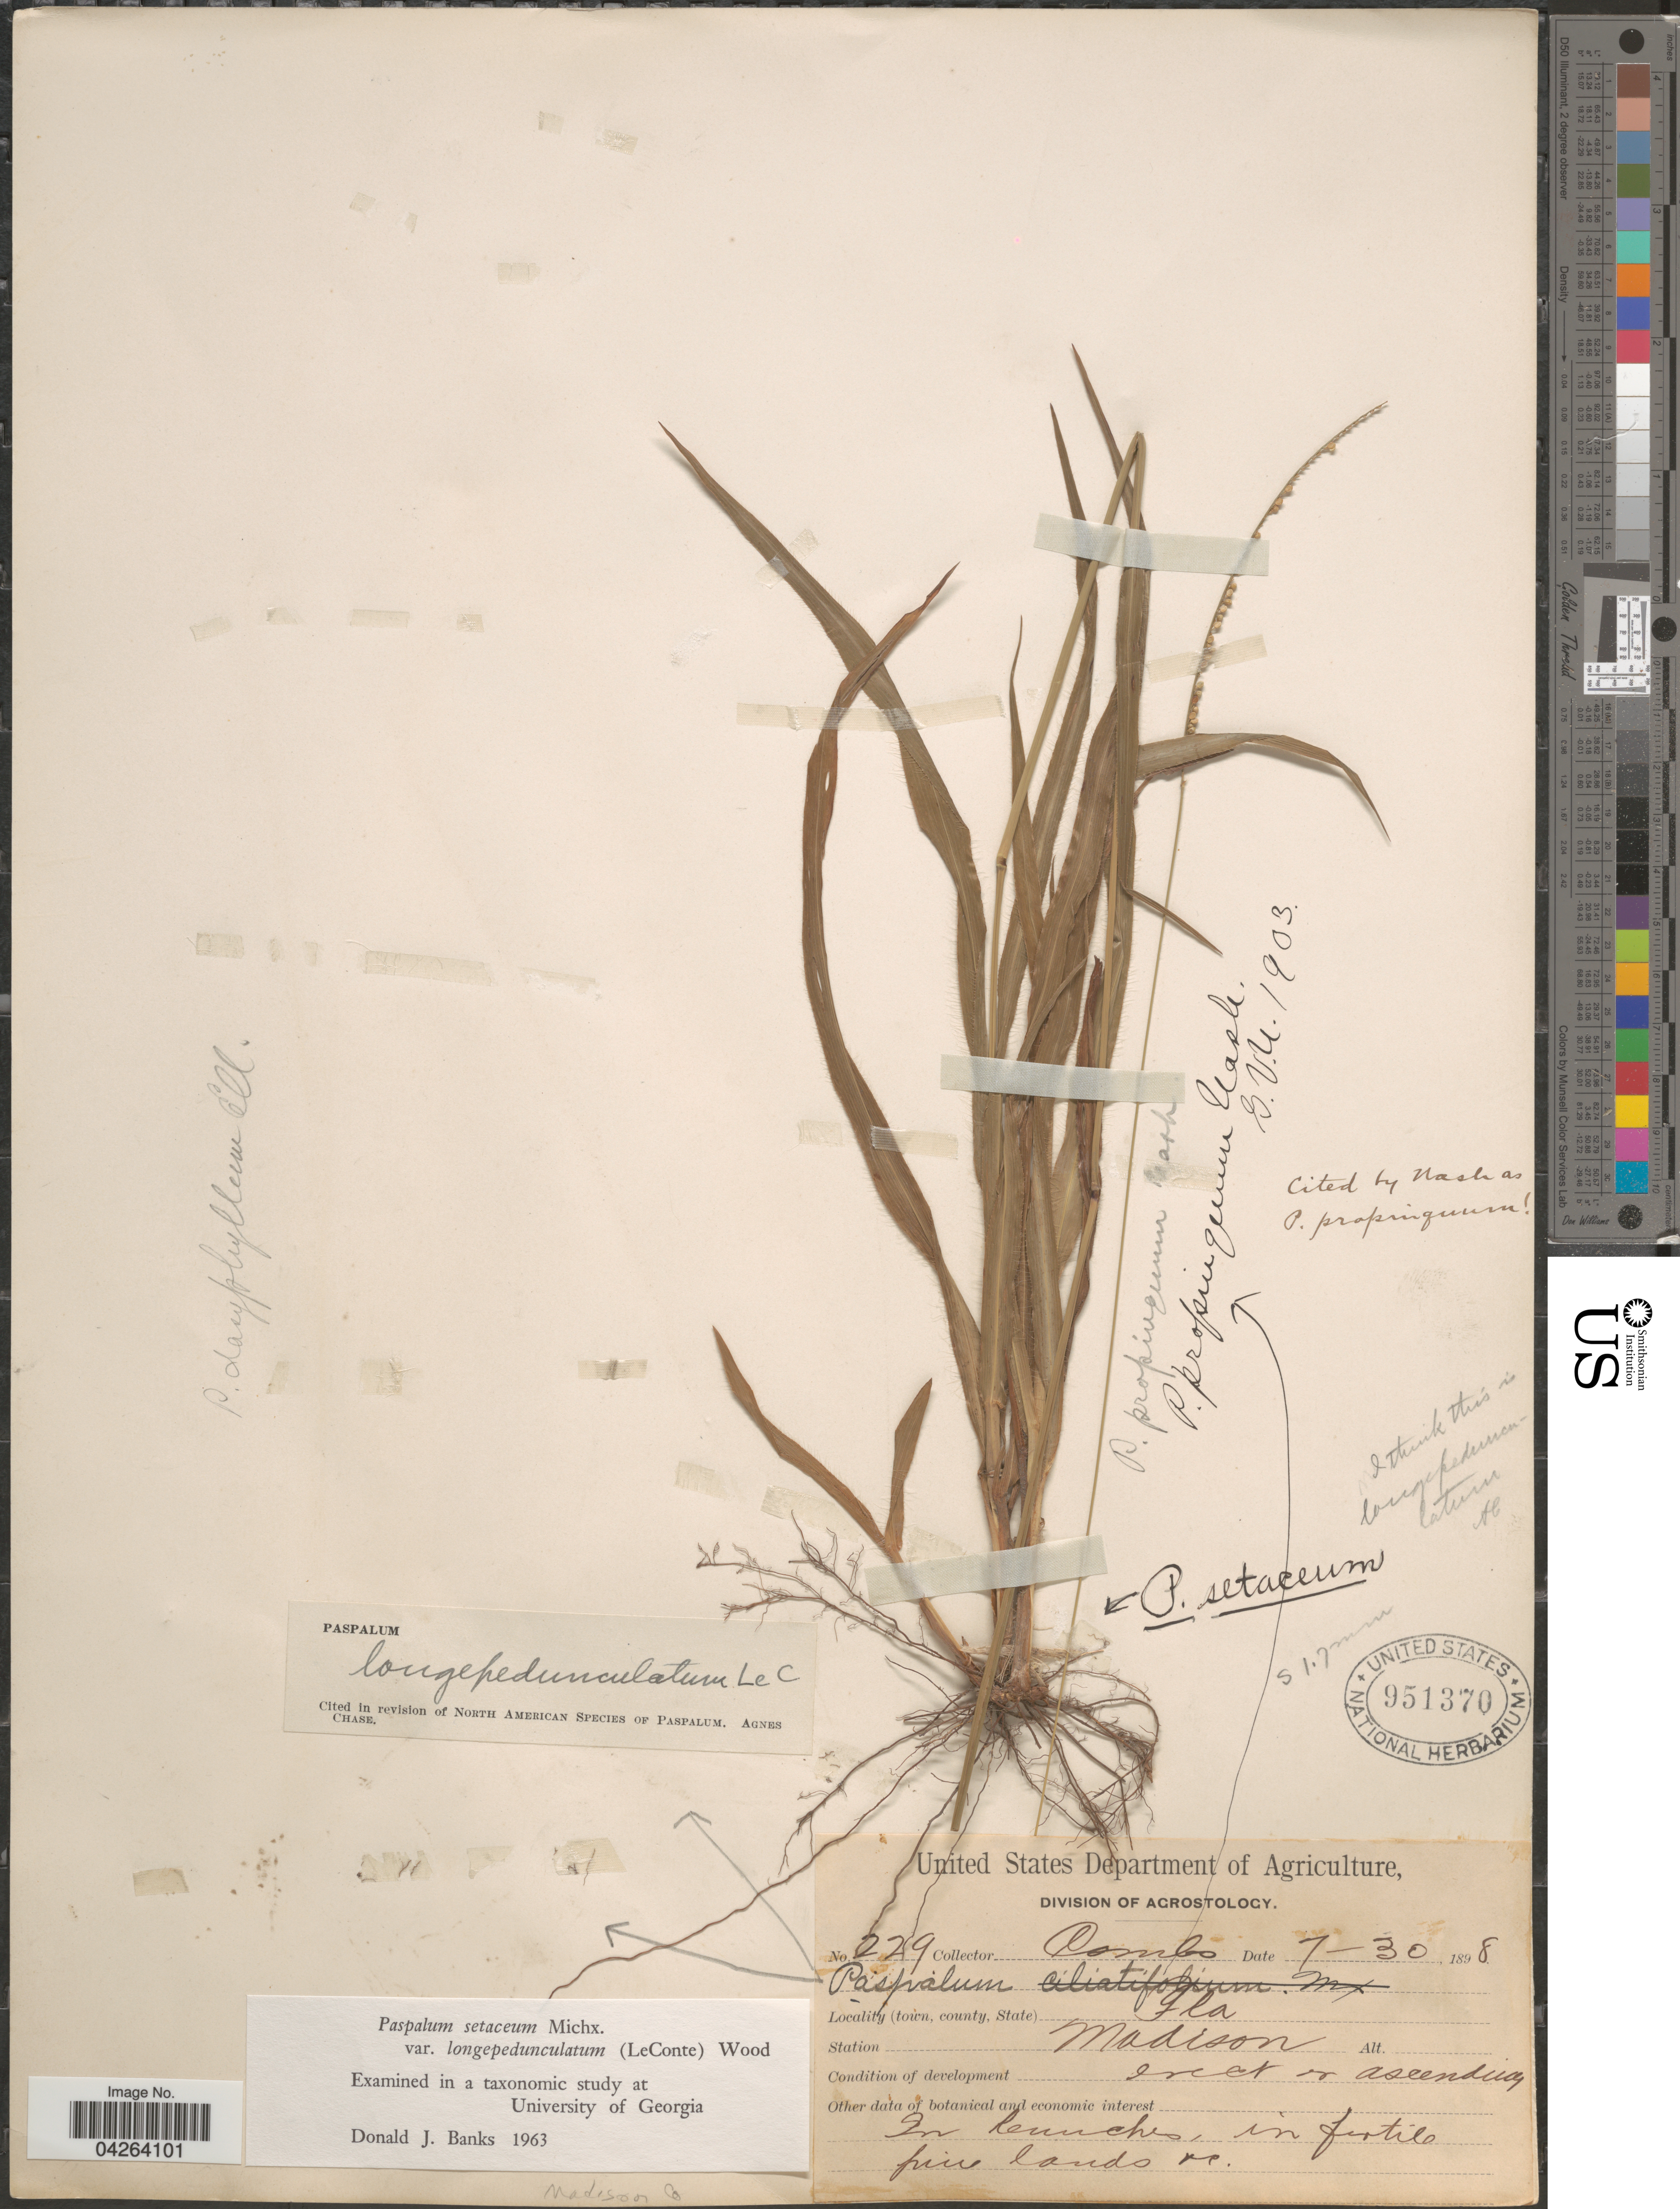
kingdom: Plantae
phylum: Tracheophyta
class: Liliopsida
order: Poales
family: Poaceae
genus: Paspalum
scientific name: Paspalum setaceum var. longipedunculatum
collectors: -. Combs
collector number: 229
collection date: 1898-07-30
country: United States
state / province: Florida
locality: Madison. Madison Co.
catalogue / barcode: US 951370